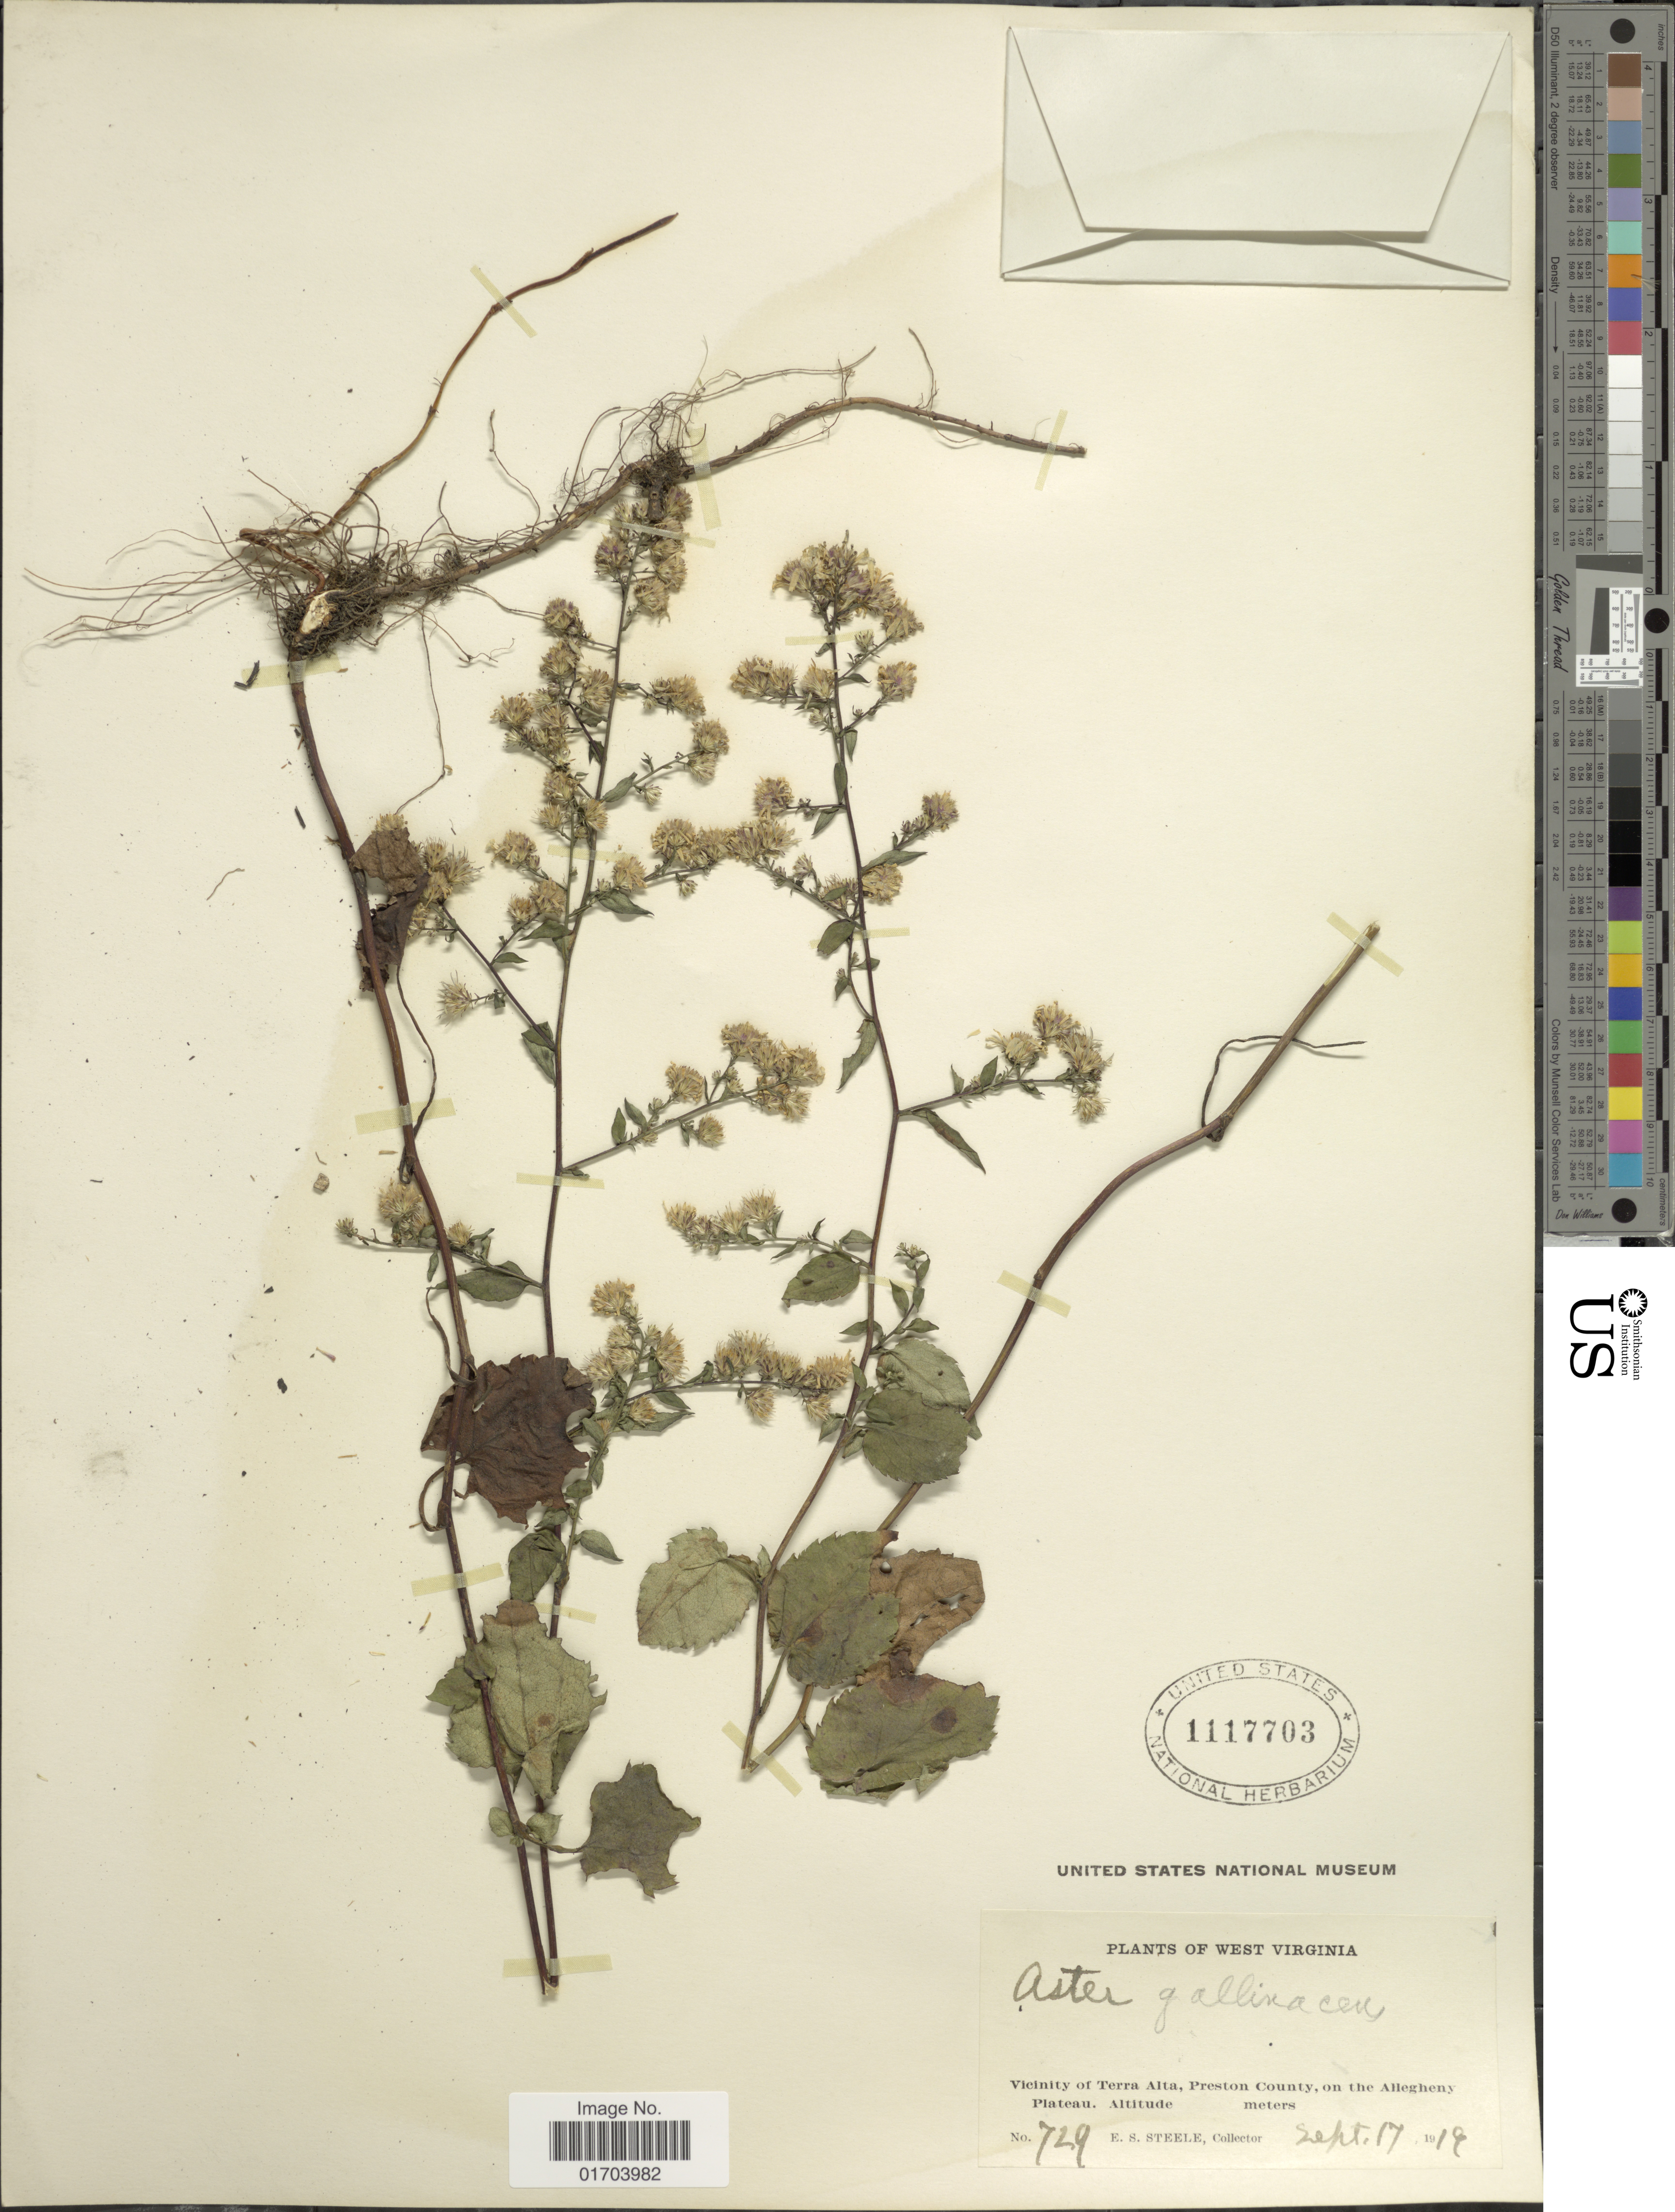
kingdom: Plantae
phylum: Tracheophyta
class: Magnoliopsida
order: Asterales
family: Asteraceae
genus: Aster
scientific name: Aster gallinaceus E.S. Steele sp. nov. ined.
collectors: E. Steele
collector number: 729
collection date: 1919-09-17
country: United States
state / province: West Virginia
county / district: Preston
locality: Vicinity of Terra Alta, Preston County, on the Allegheny Plateau.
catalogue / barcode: US 1117703